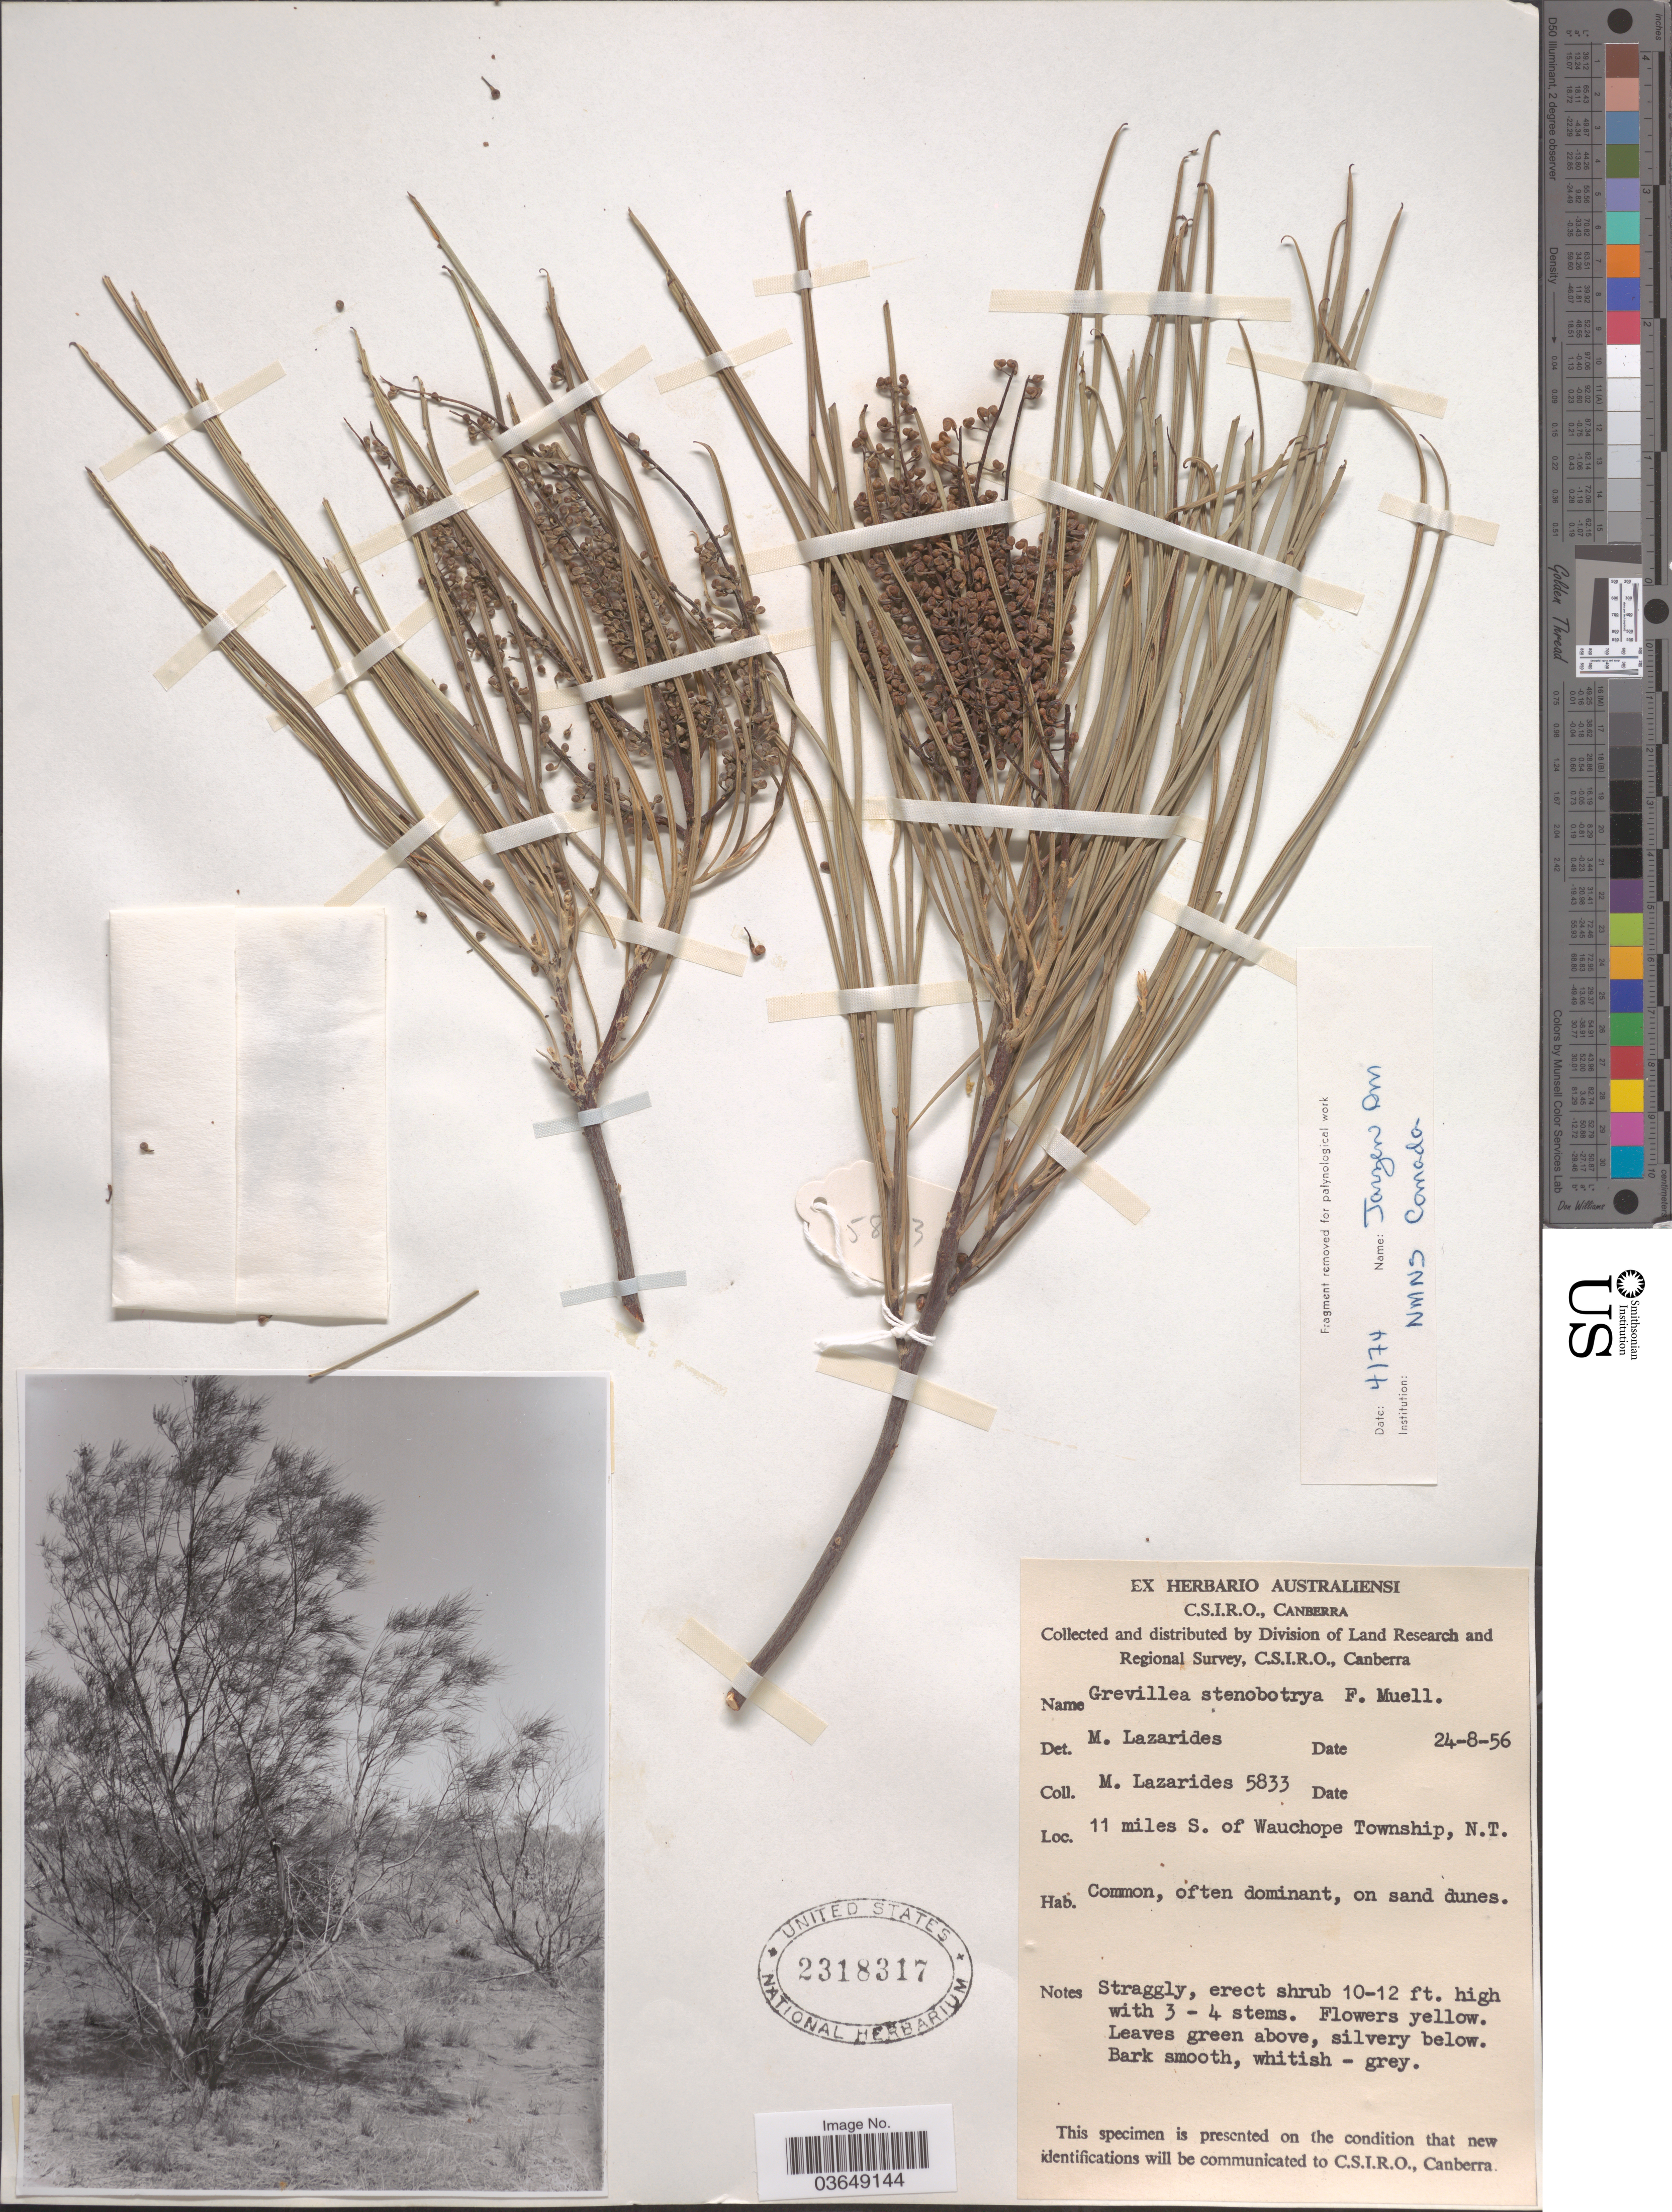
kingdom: Plantae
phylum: Tracheophyta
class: Magnoliopsida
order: Proteales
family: Proteaceae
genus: Grevillea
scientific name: Grevillea stenobotrya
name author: F. Muell.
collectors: M. Lazarides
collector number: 5833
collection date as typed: Transcribed d/m/y: 24/8/56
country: Australia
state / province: Northern Territory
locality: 11 miles S. of Wauchope Township.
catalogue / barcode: US 2318317